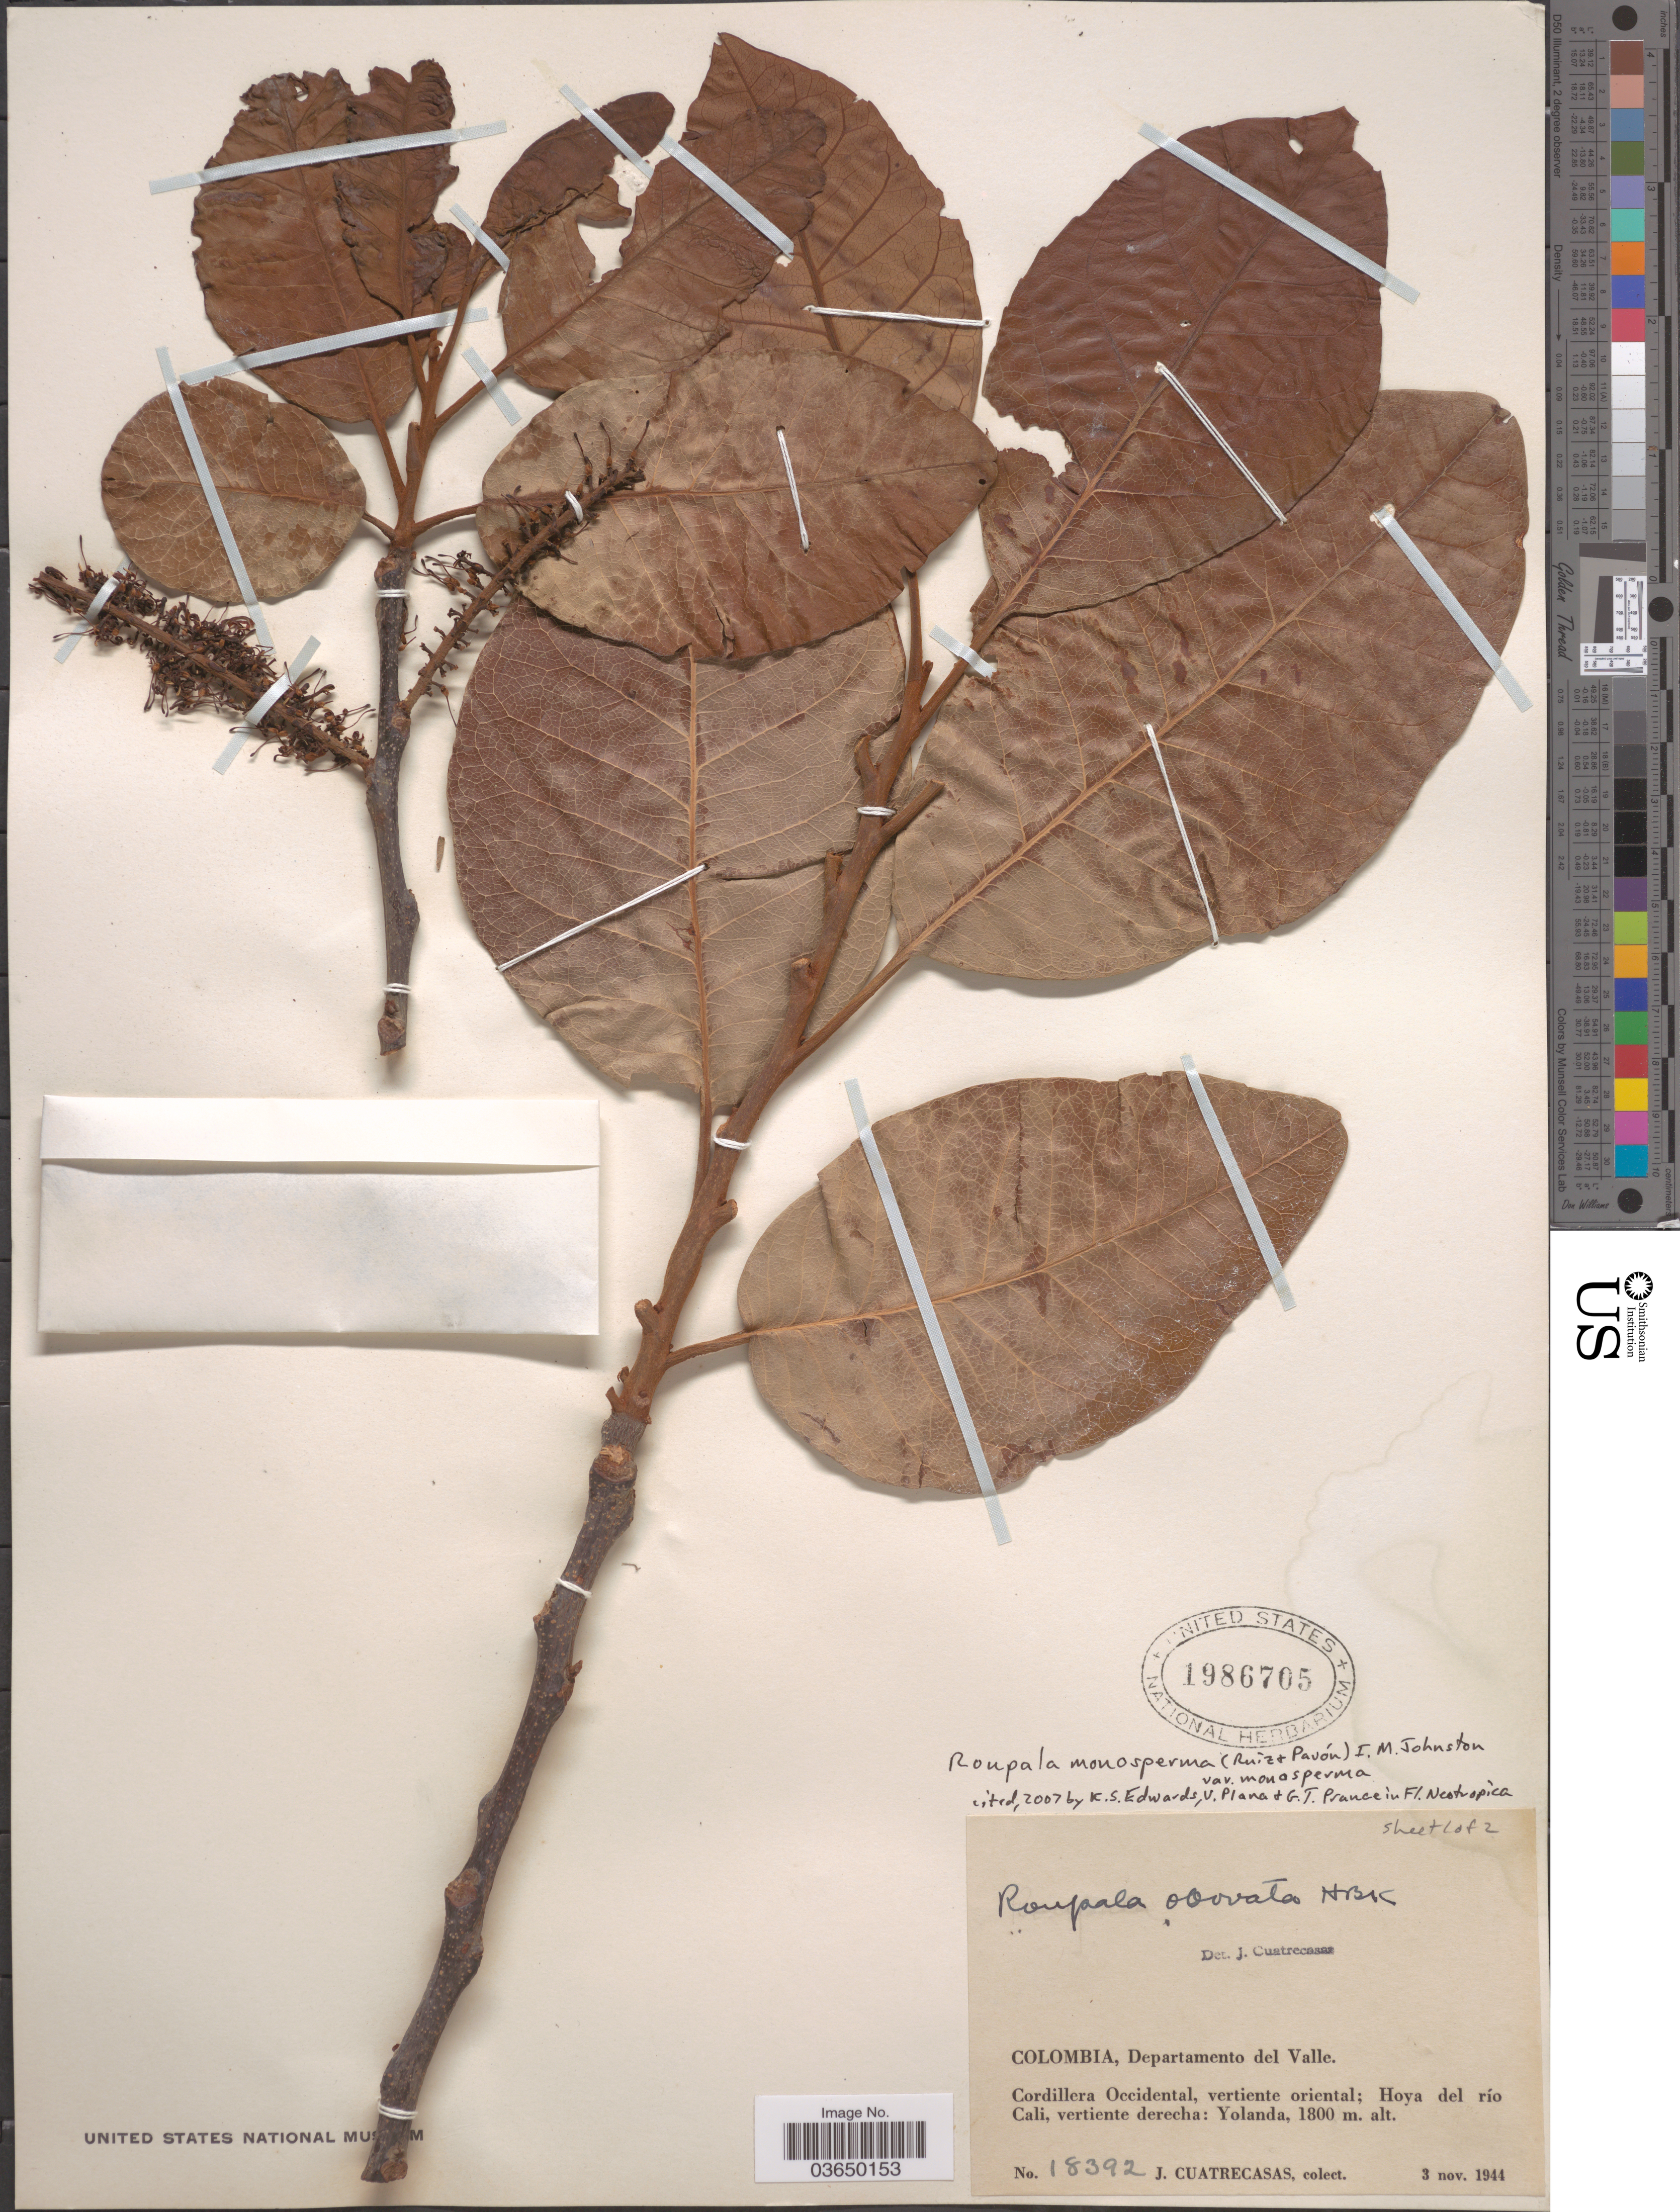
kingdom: Plantae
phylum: Tracheophyta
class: Magnoliopsida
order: Proteales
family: Proteaceae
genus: Roupala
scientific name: Roupala monosperma var. monosperma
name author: (Ruiz & Pav.) I.M. Johnst.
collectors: J. Cuatrecasas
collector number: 18392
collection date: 1944-11-03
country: Colombia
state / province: Valle del Cauca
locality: Departamento del Valle: Cordillera Occidental: vertiente oriental; Hoya del río Cali, vertiente derecha: Yolanda.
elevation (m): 1800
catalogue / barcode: US 1986705